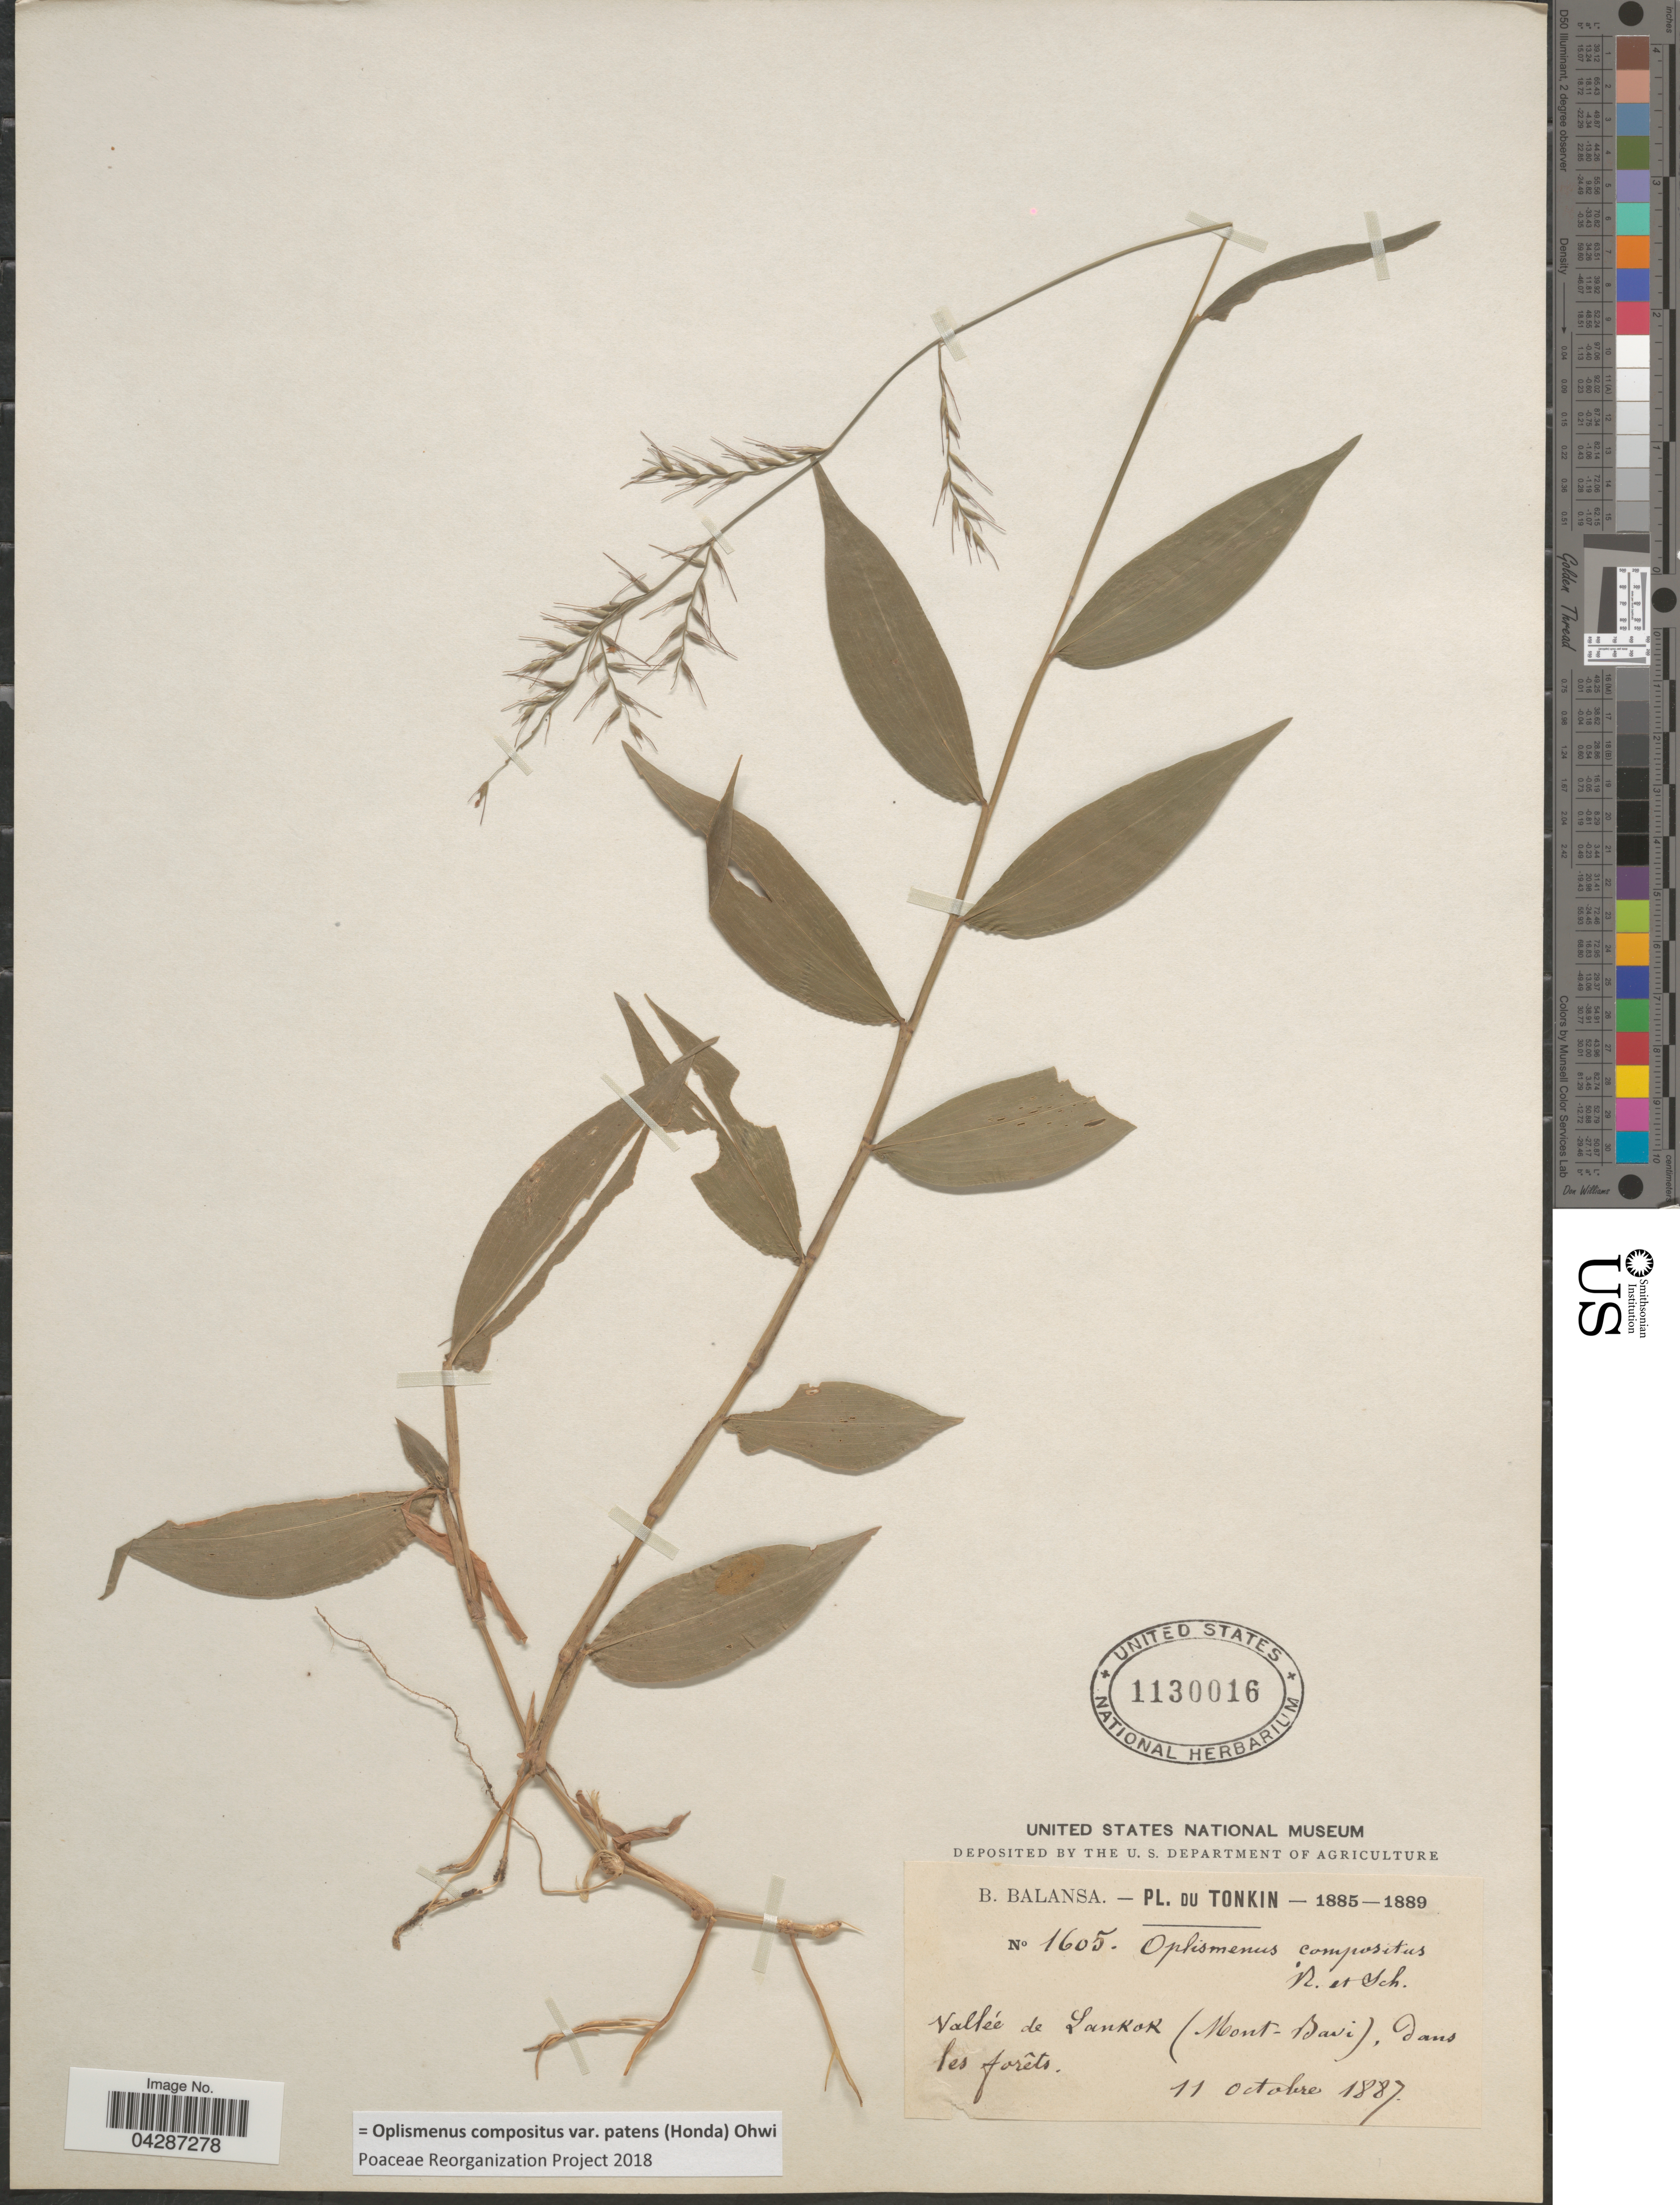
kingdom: Plantae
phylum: Tracheophyta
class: Liliopsida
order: Poales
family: Poaceae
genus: Oplismenus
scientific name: Oplismenus compositus var. patens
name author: (Honda) Ohwi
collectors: B. Balansa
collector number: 1605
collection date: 1887-10-11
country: Vietnam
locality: Tonkin. Vallée de Lankok (Mont-Bavi), dans les fôrets.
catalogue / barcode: US 1130016